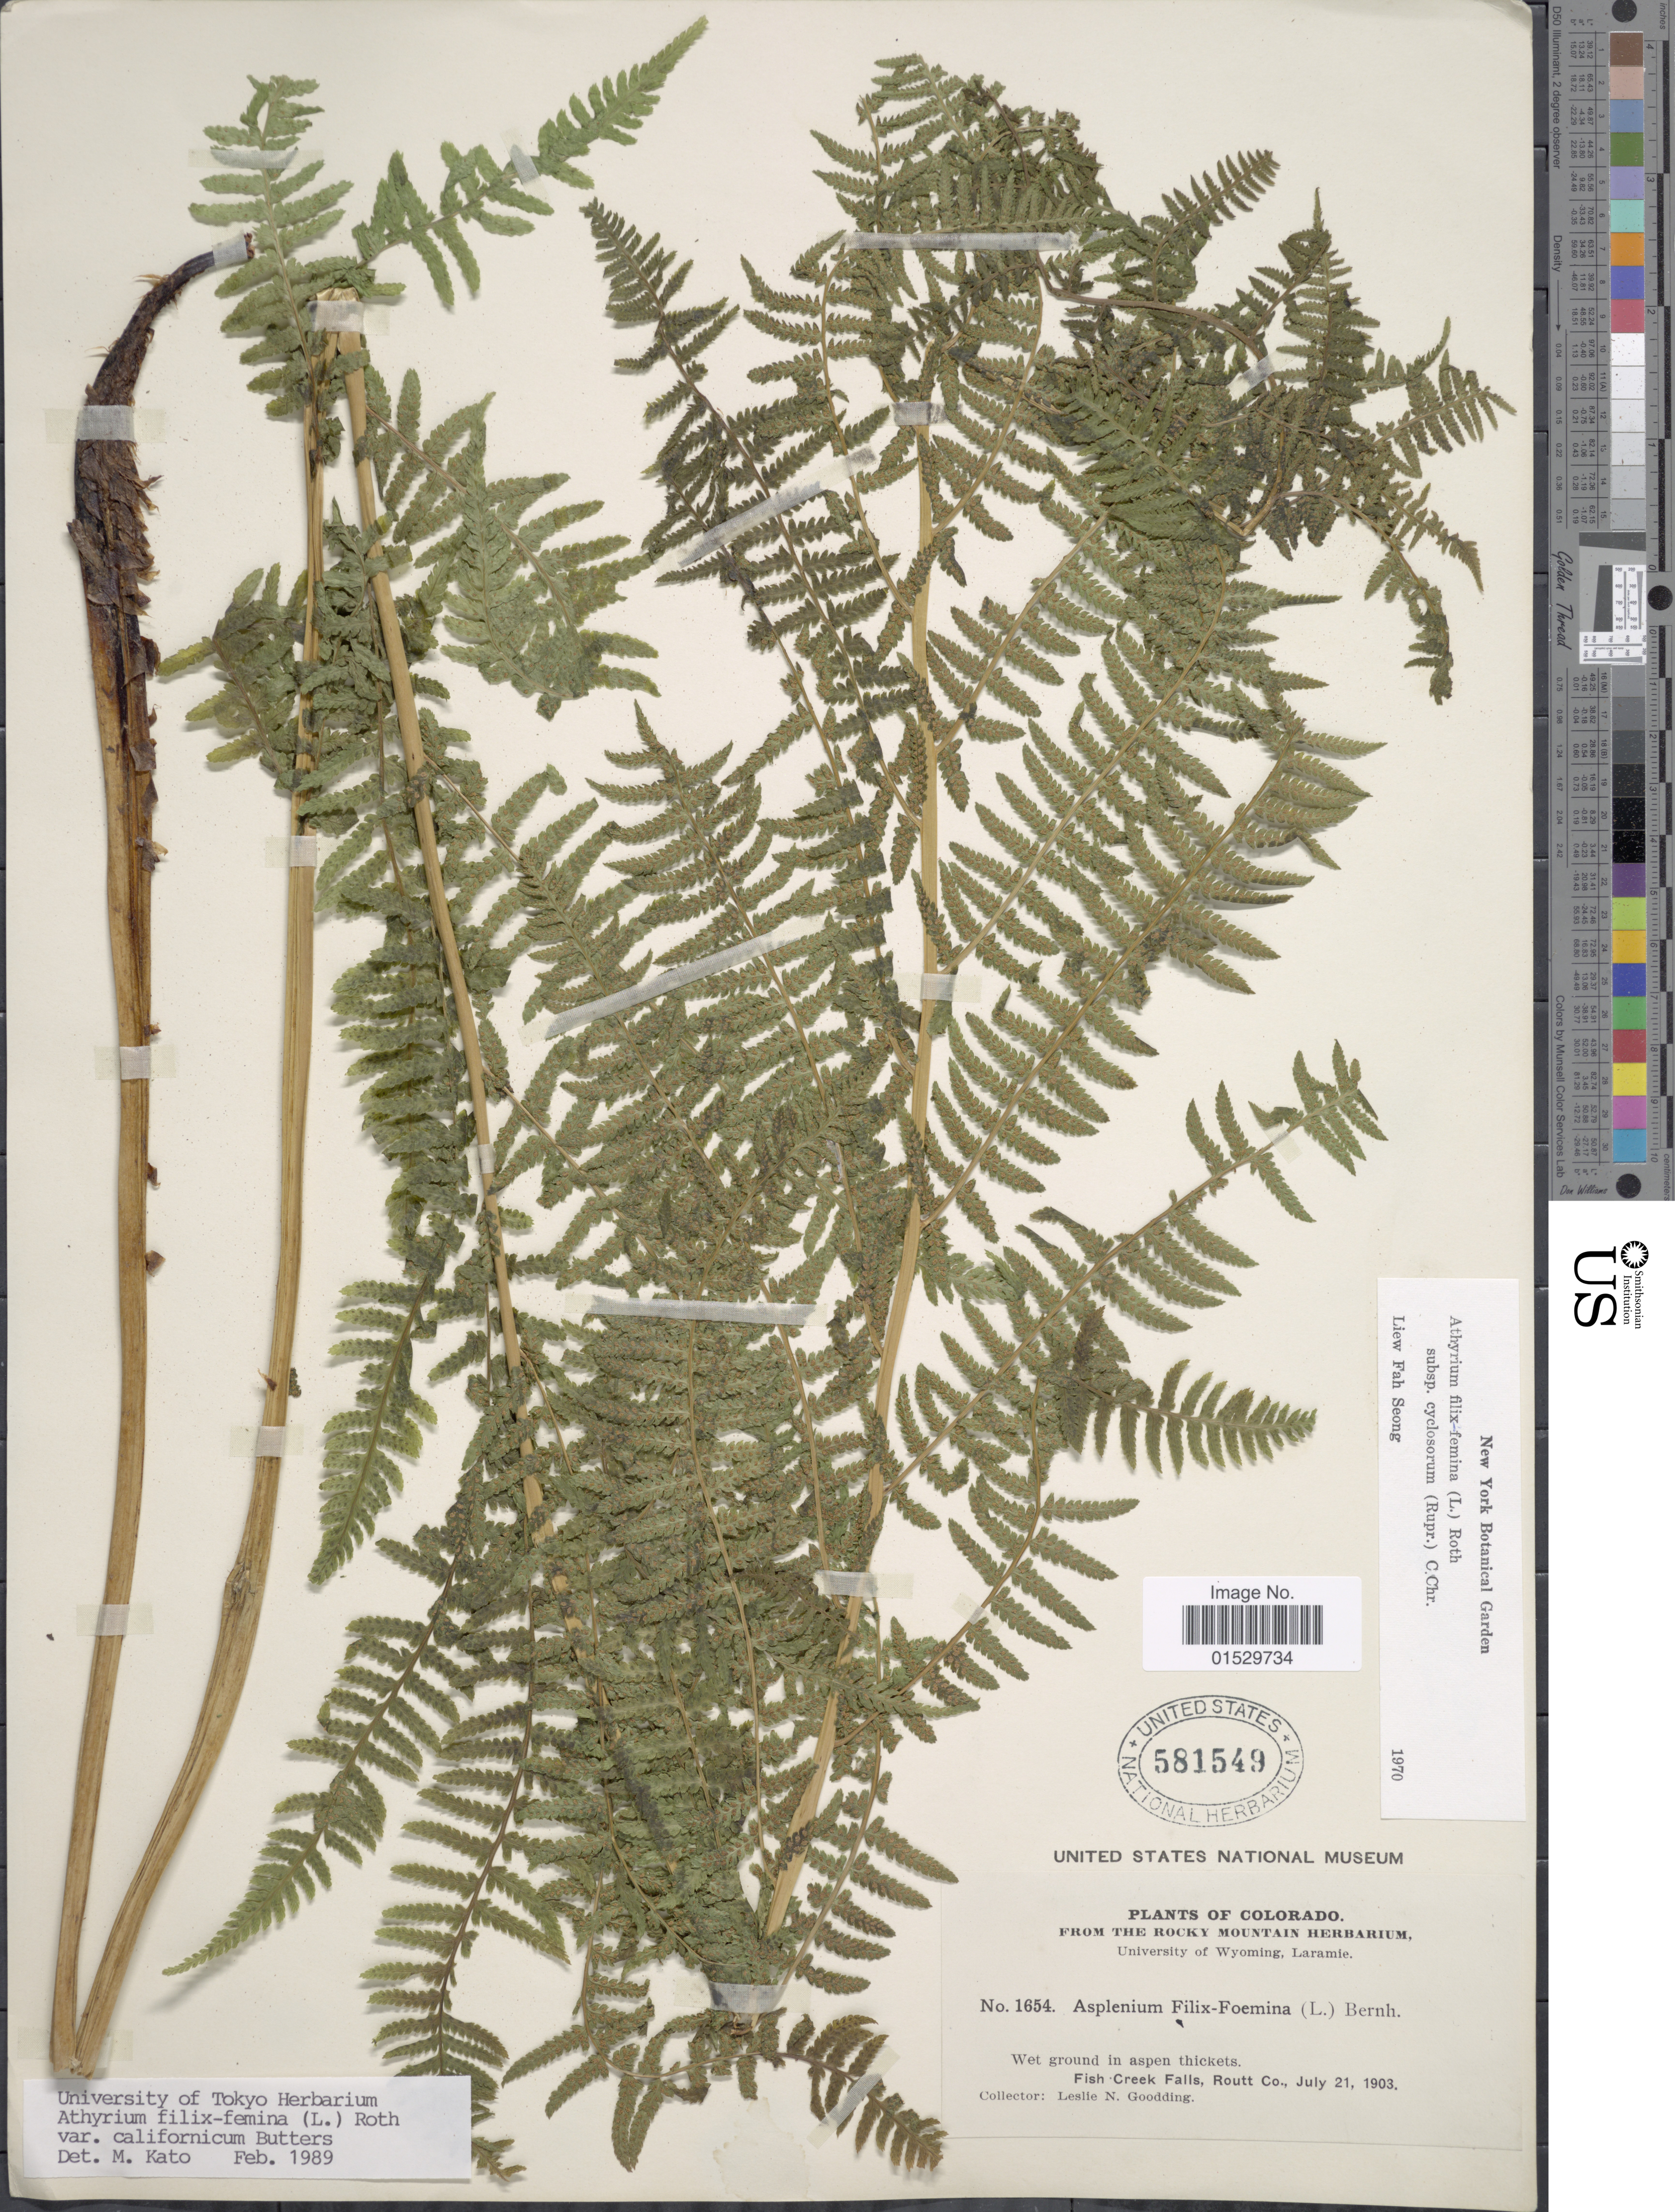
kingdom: Plantae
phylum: Tracheophyta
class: Polypodiopsida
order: Polypodiales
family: Athyriaceae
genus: Athyrium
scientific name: Athyrium filix-femina var. californicum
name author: Butters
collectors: L. N. Goodding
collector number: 1654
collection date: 1903-07-21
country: United States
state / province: Colorado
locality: Fish Creek Falls, Routt Co.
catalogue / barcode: US 581549